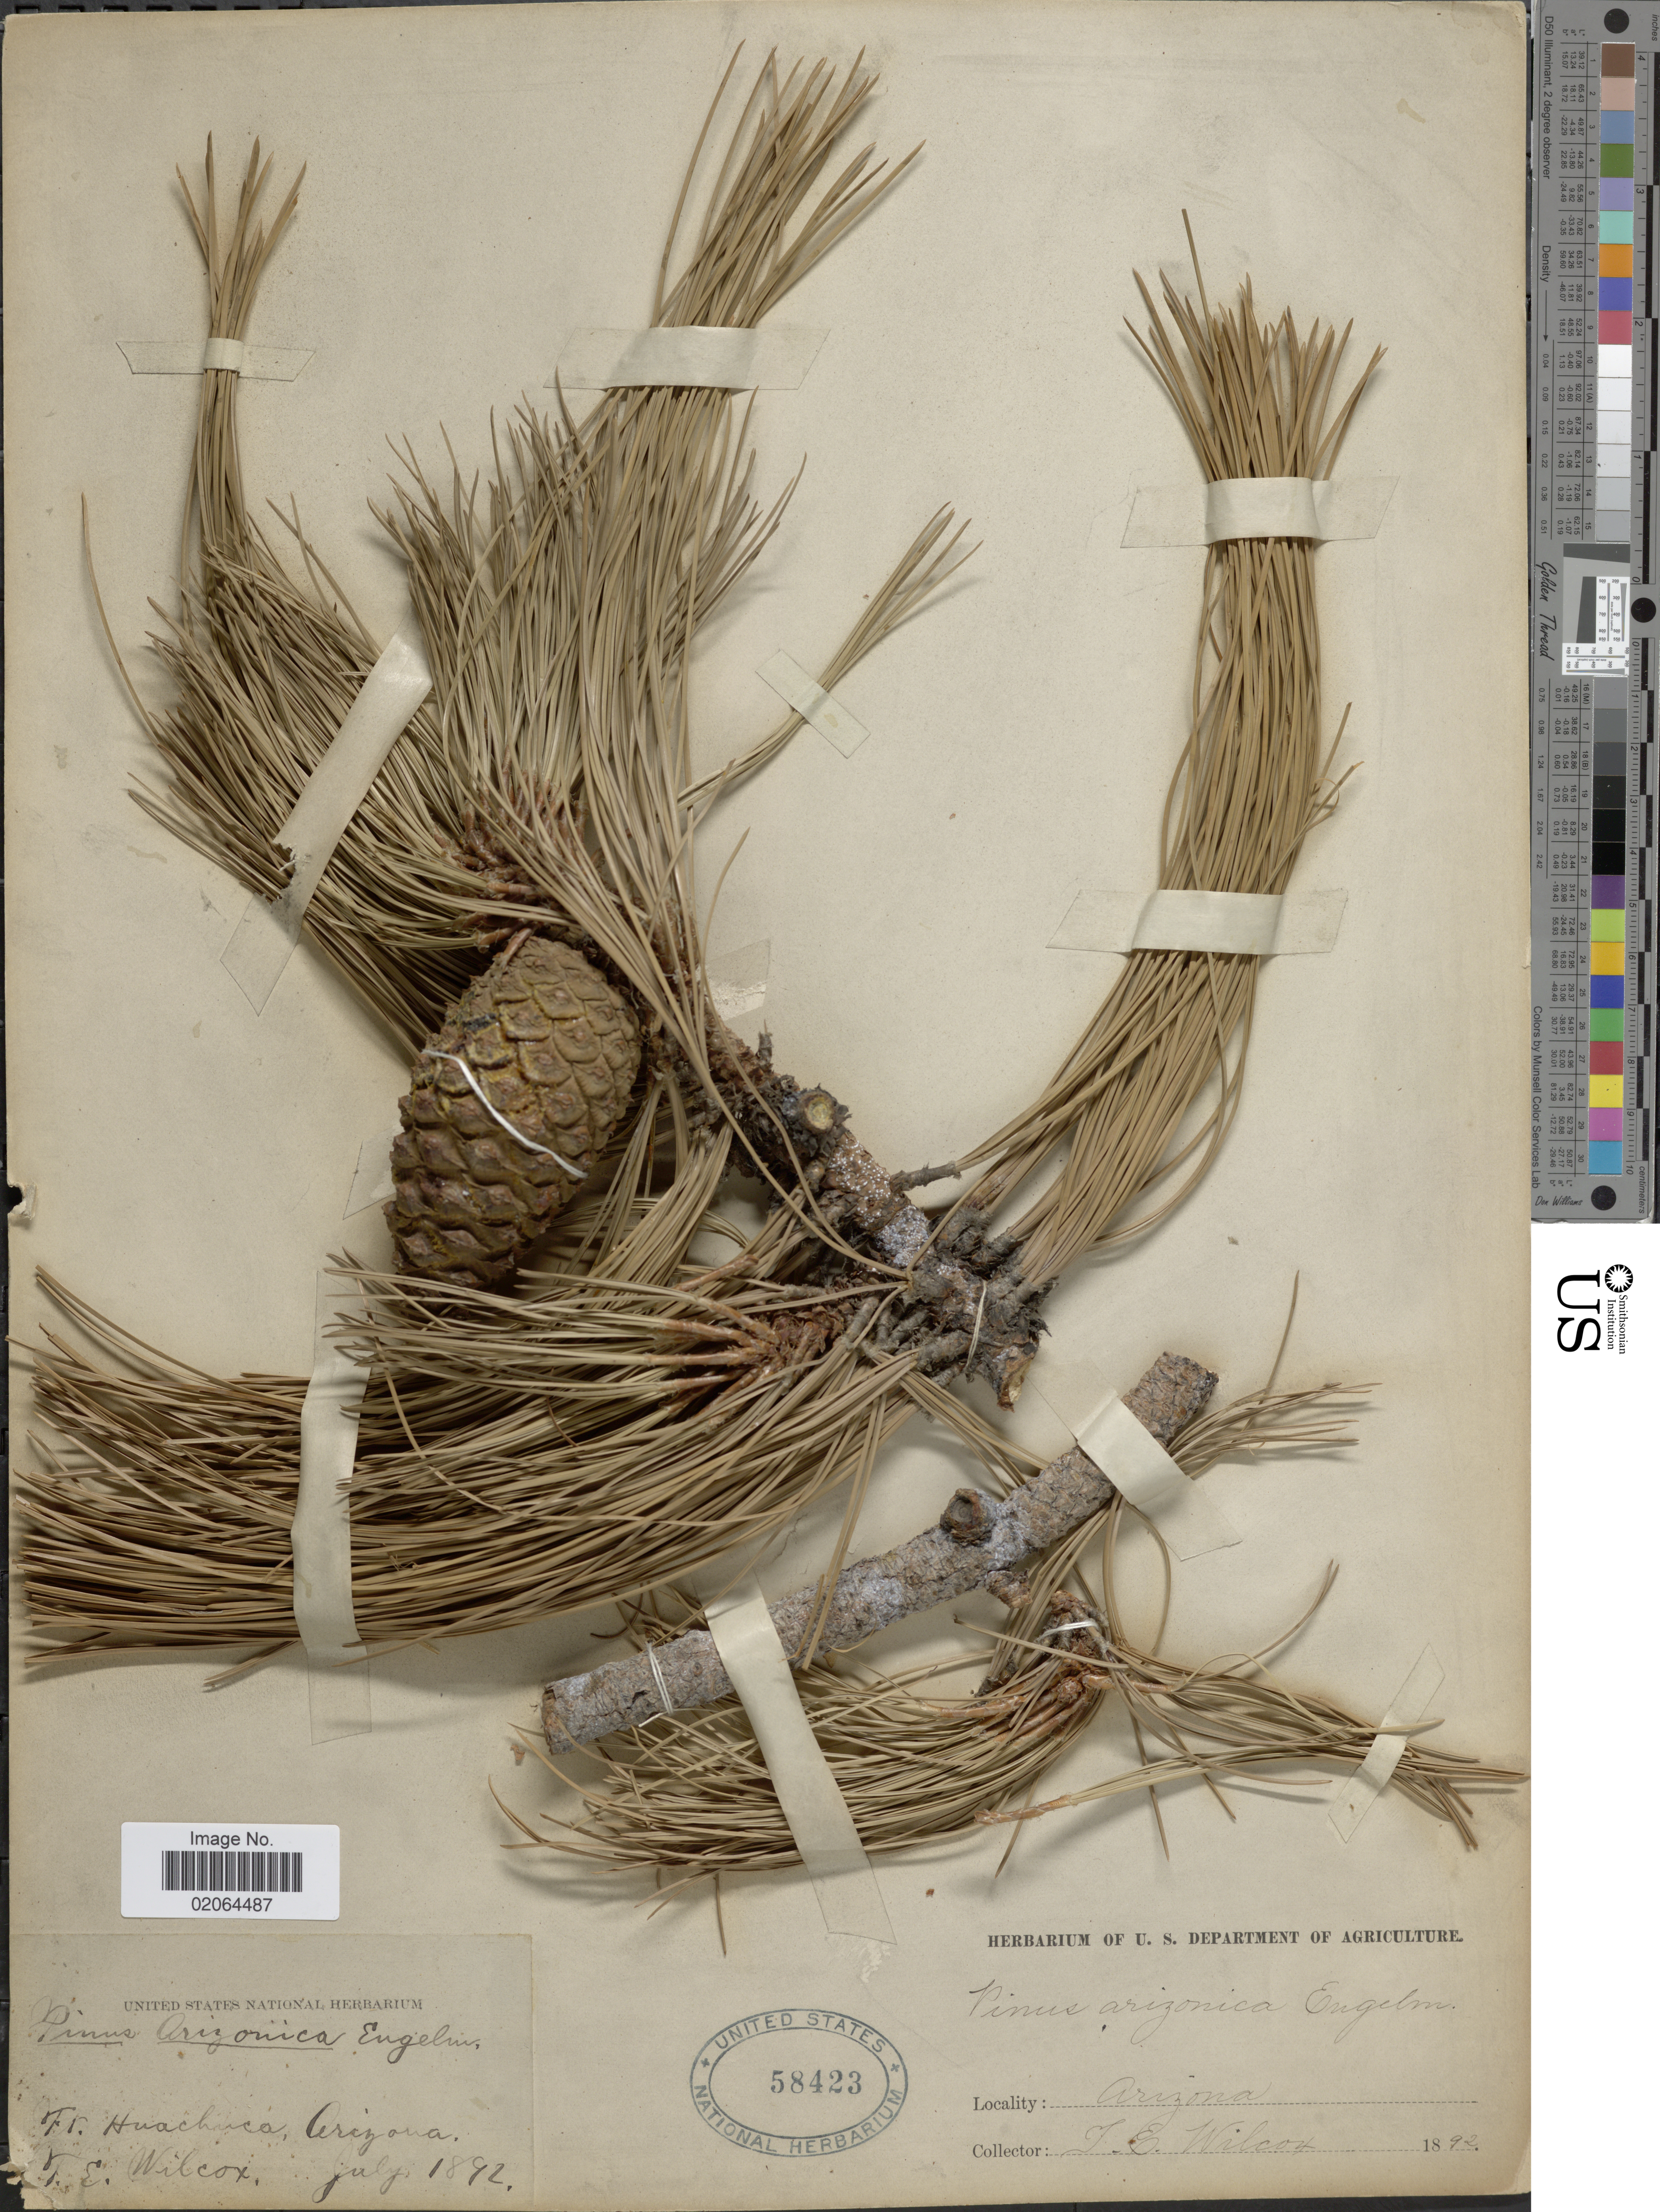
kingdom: Plantae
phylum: Tracheophyta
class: Pinopsida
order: Pinales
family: Pinaceae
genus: Pinus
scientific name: Pinus ponderosa var. arizonica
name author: (Engelm.) Shaw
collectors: T. E. Wilcox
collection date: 1892-07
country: United States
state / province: Arizona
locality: Ft.Huachuco.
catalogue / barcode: US 58423